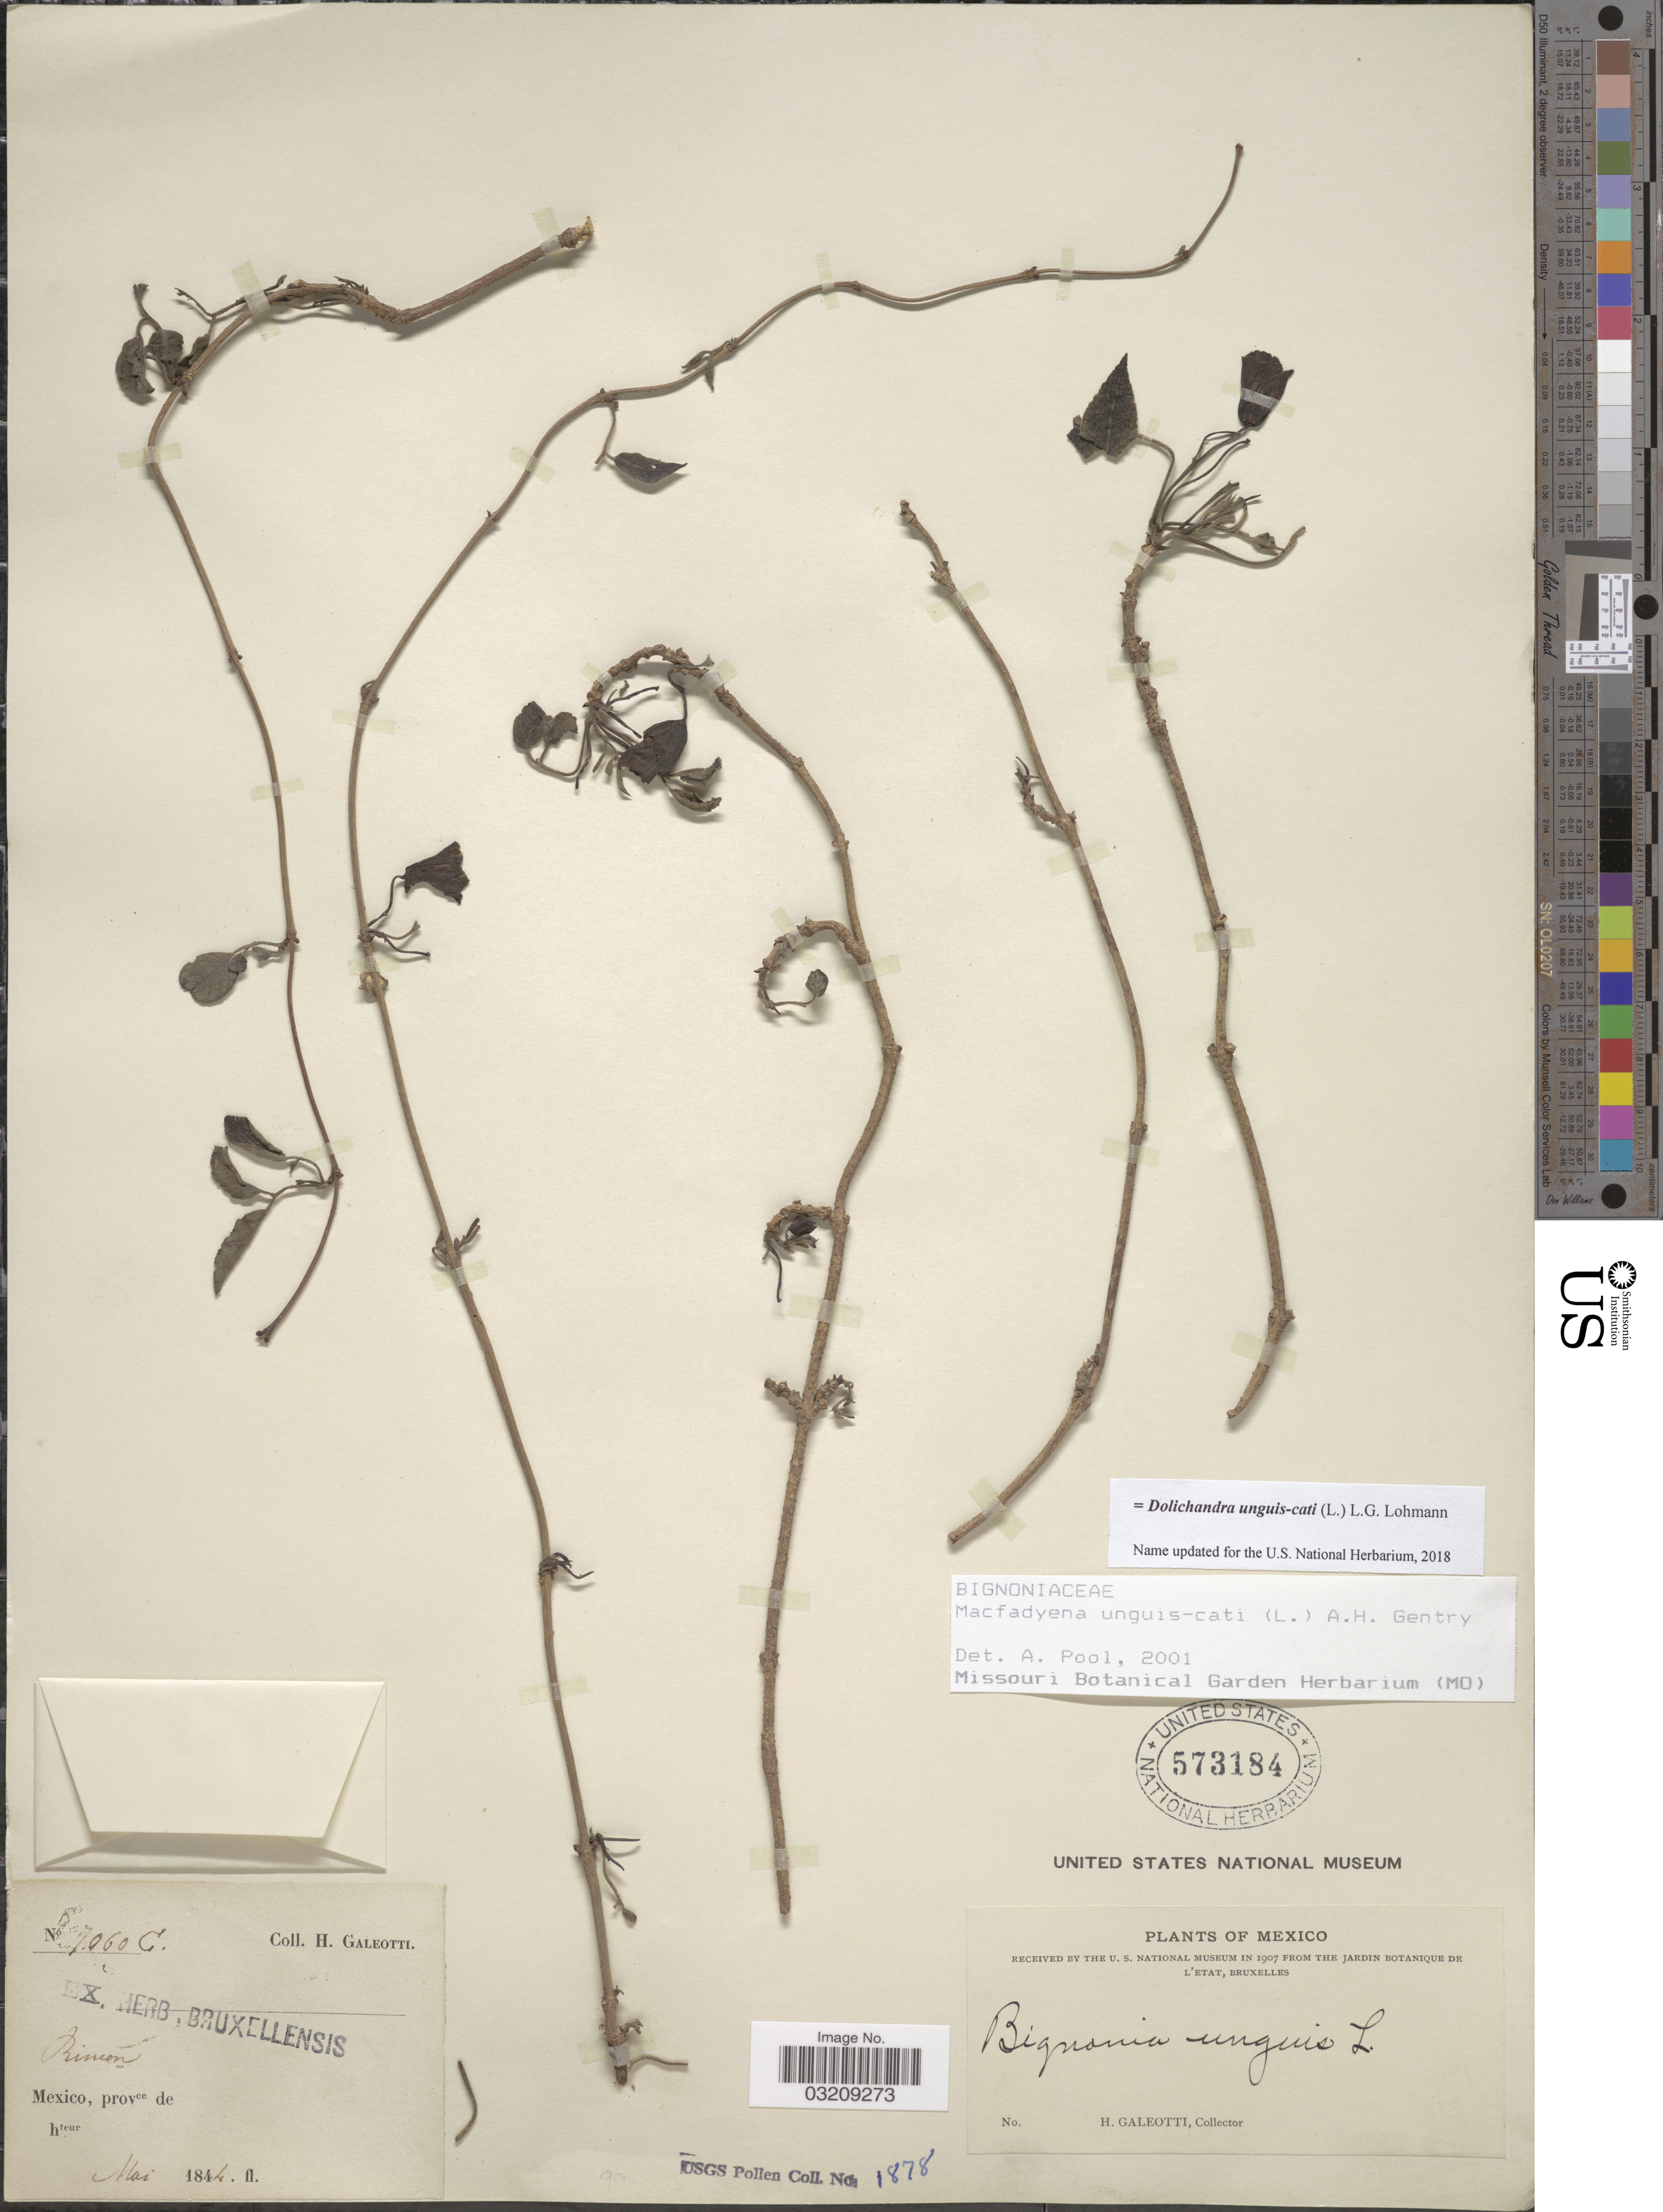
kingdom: Plantae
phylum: Tracheophyta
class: Magnoliopsida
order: Lamiales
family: Bignoniaceae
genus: Dolichandra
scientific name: Dolichandra unguis-cati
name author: (L.) L.G. Lohmann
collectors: H. G. Galeotti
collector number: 7060C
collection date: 1844-05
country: Mexico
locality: Rincon. [unsure placement]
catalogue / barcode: US 573184